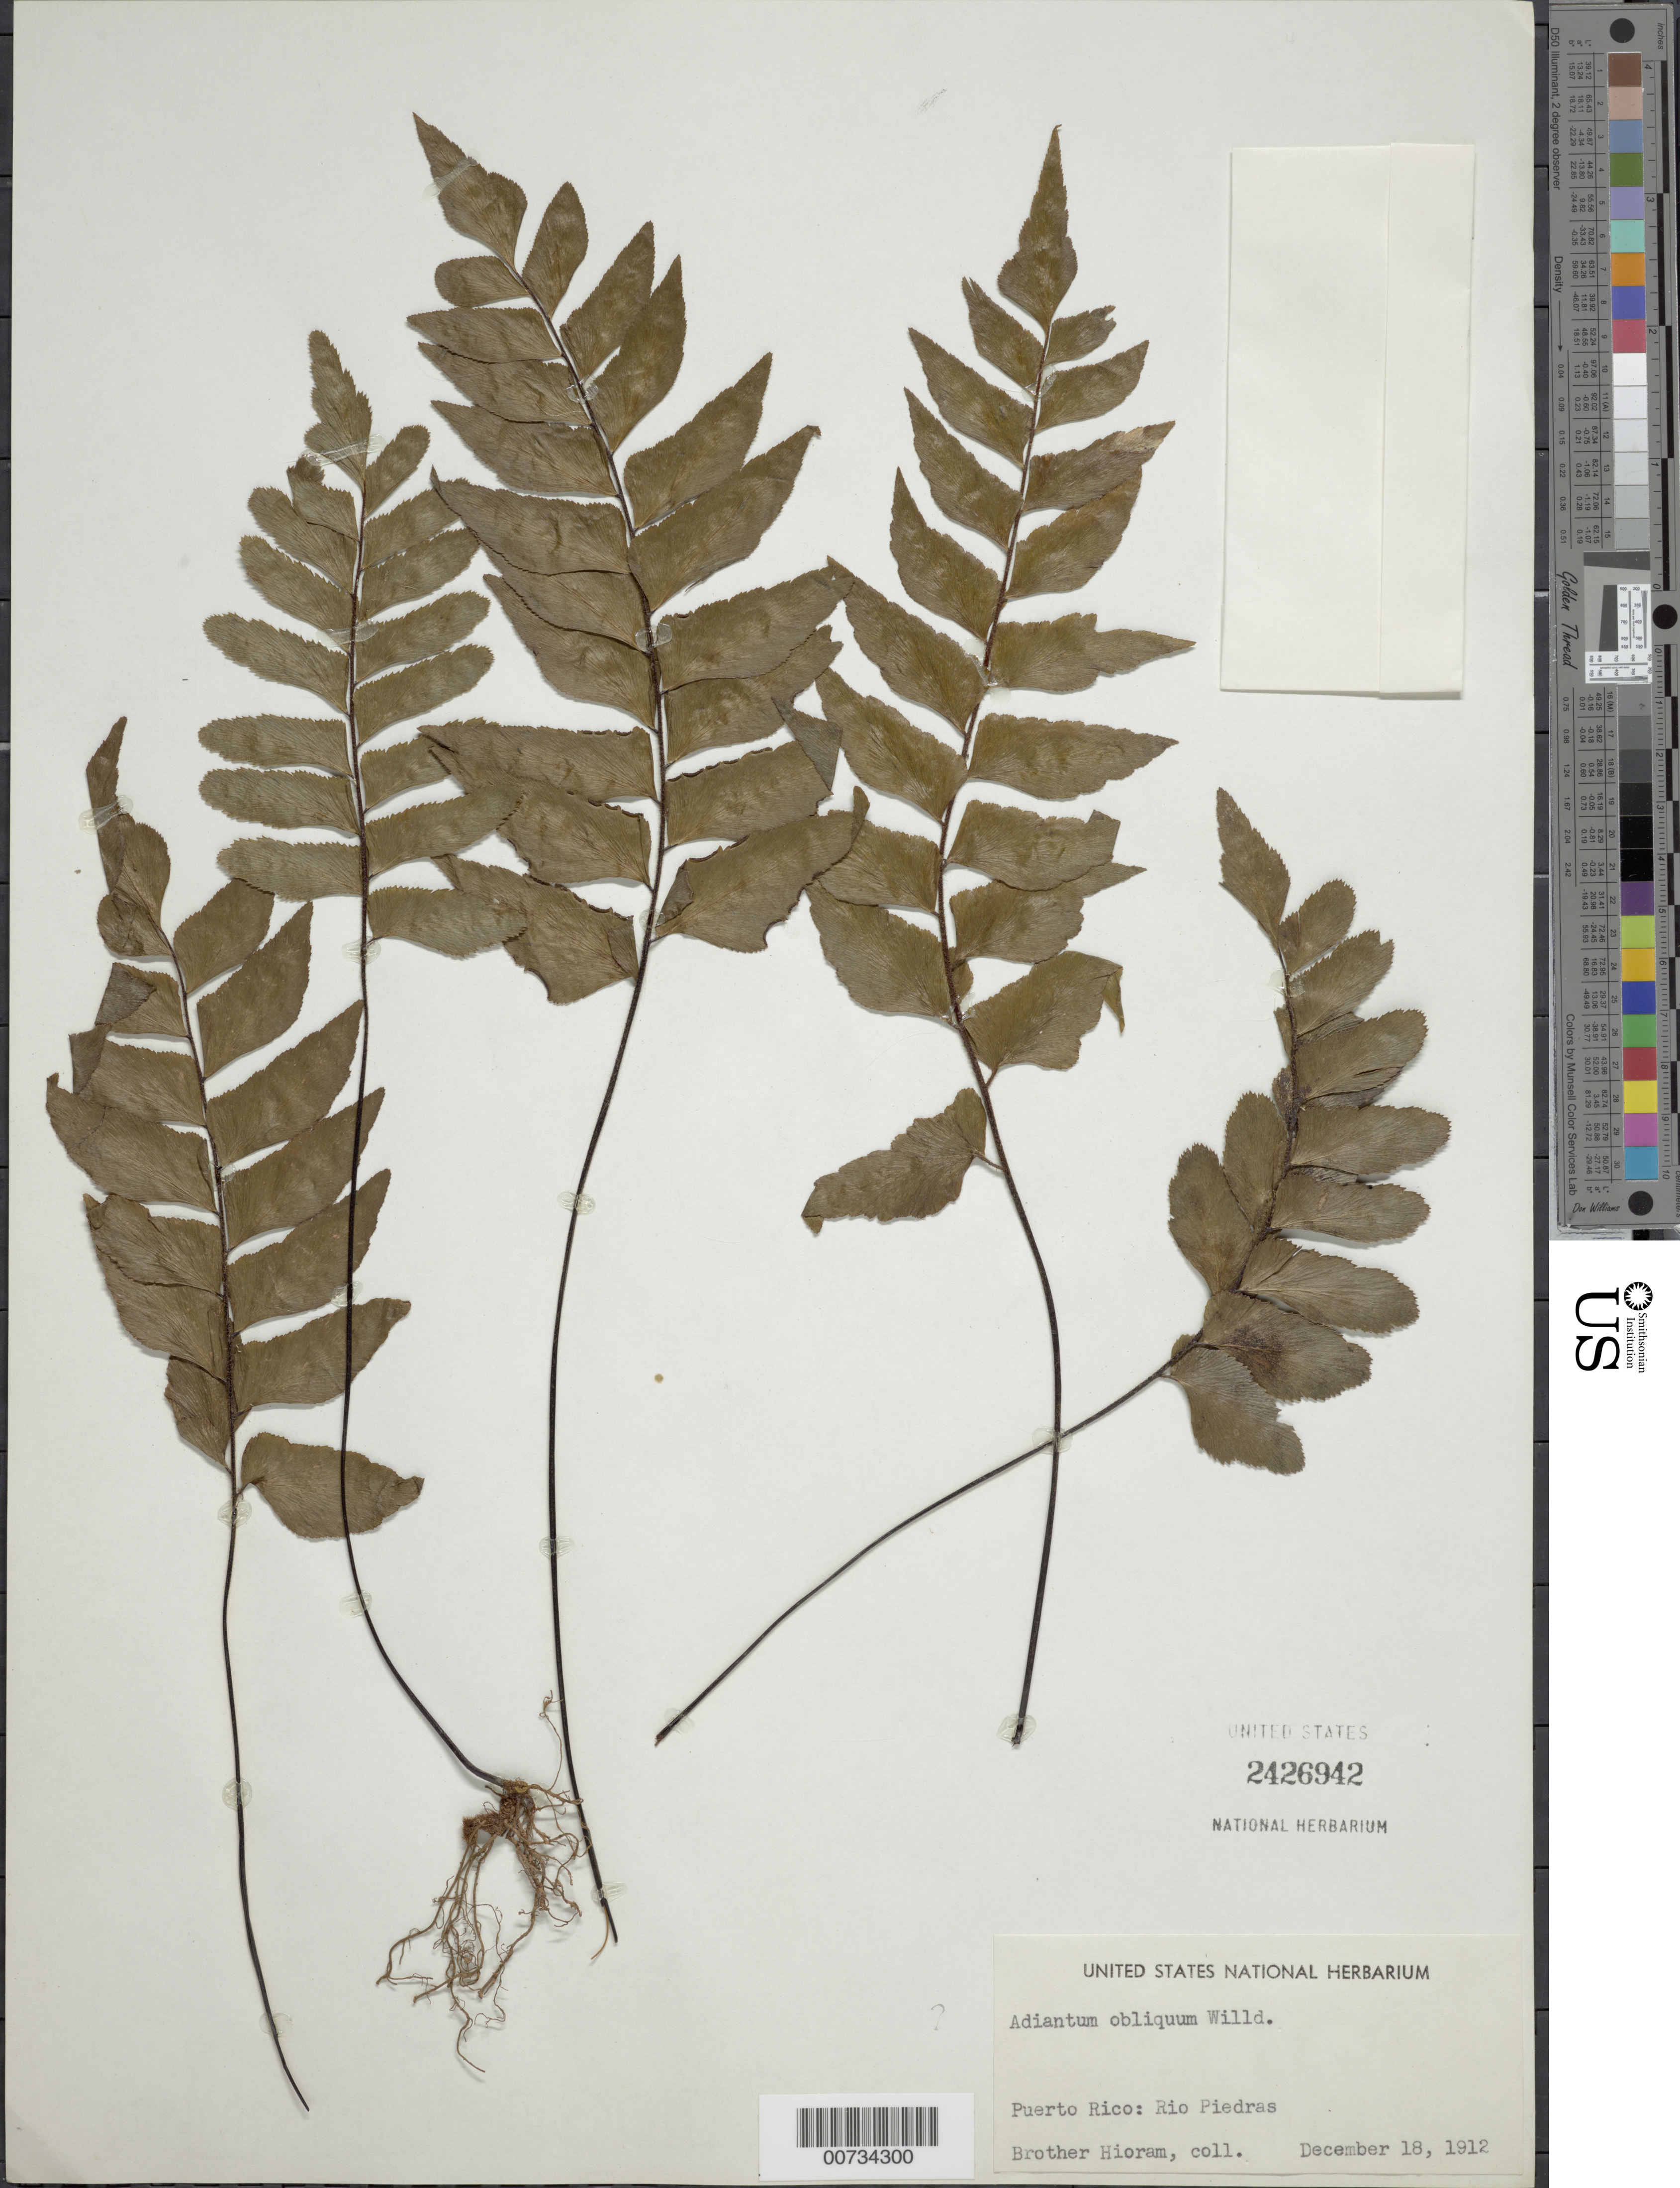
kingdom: Plantae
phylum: Tracheophyta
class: Polypodiopsida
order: Polypodiales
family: Pteridaceae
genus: Adiantum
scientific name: Adiantum obliquum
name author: Willd.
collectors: Bro. Hioram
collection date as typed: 18 Dec 1912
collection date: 1912-12-18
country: Puerto Rico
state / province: San Juan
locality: Rio Piedras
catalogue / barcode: US 2426942